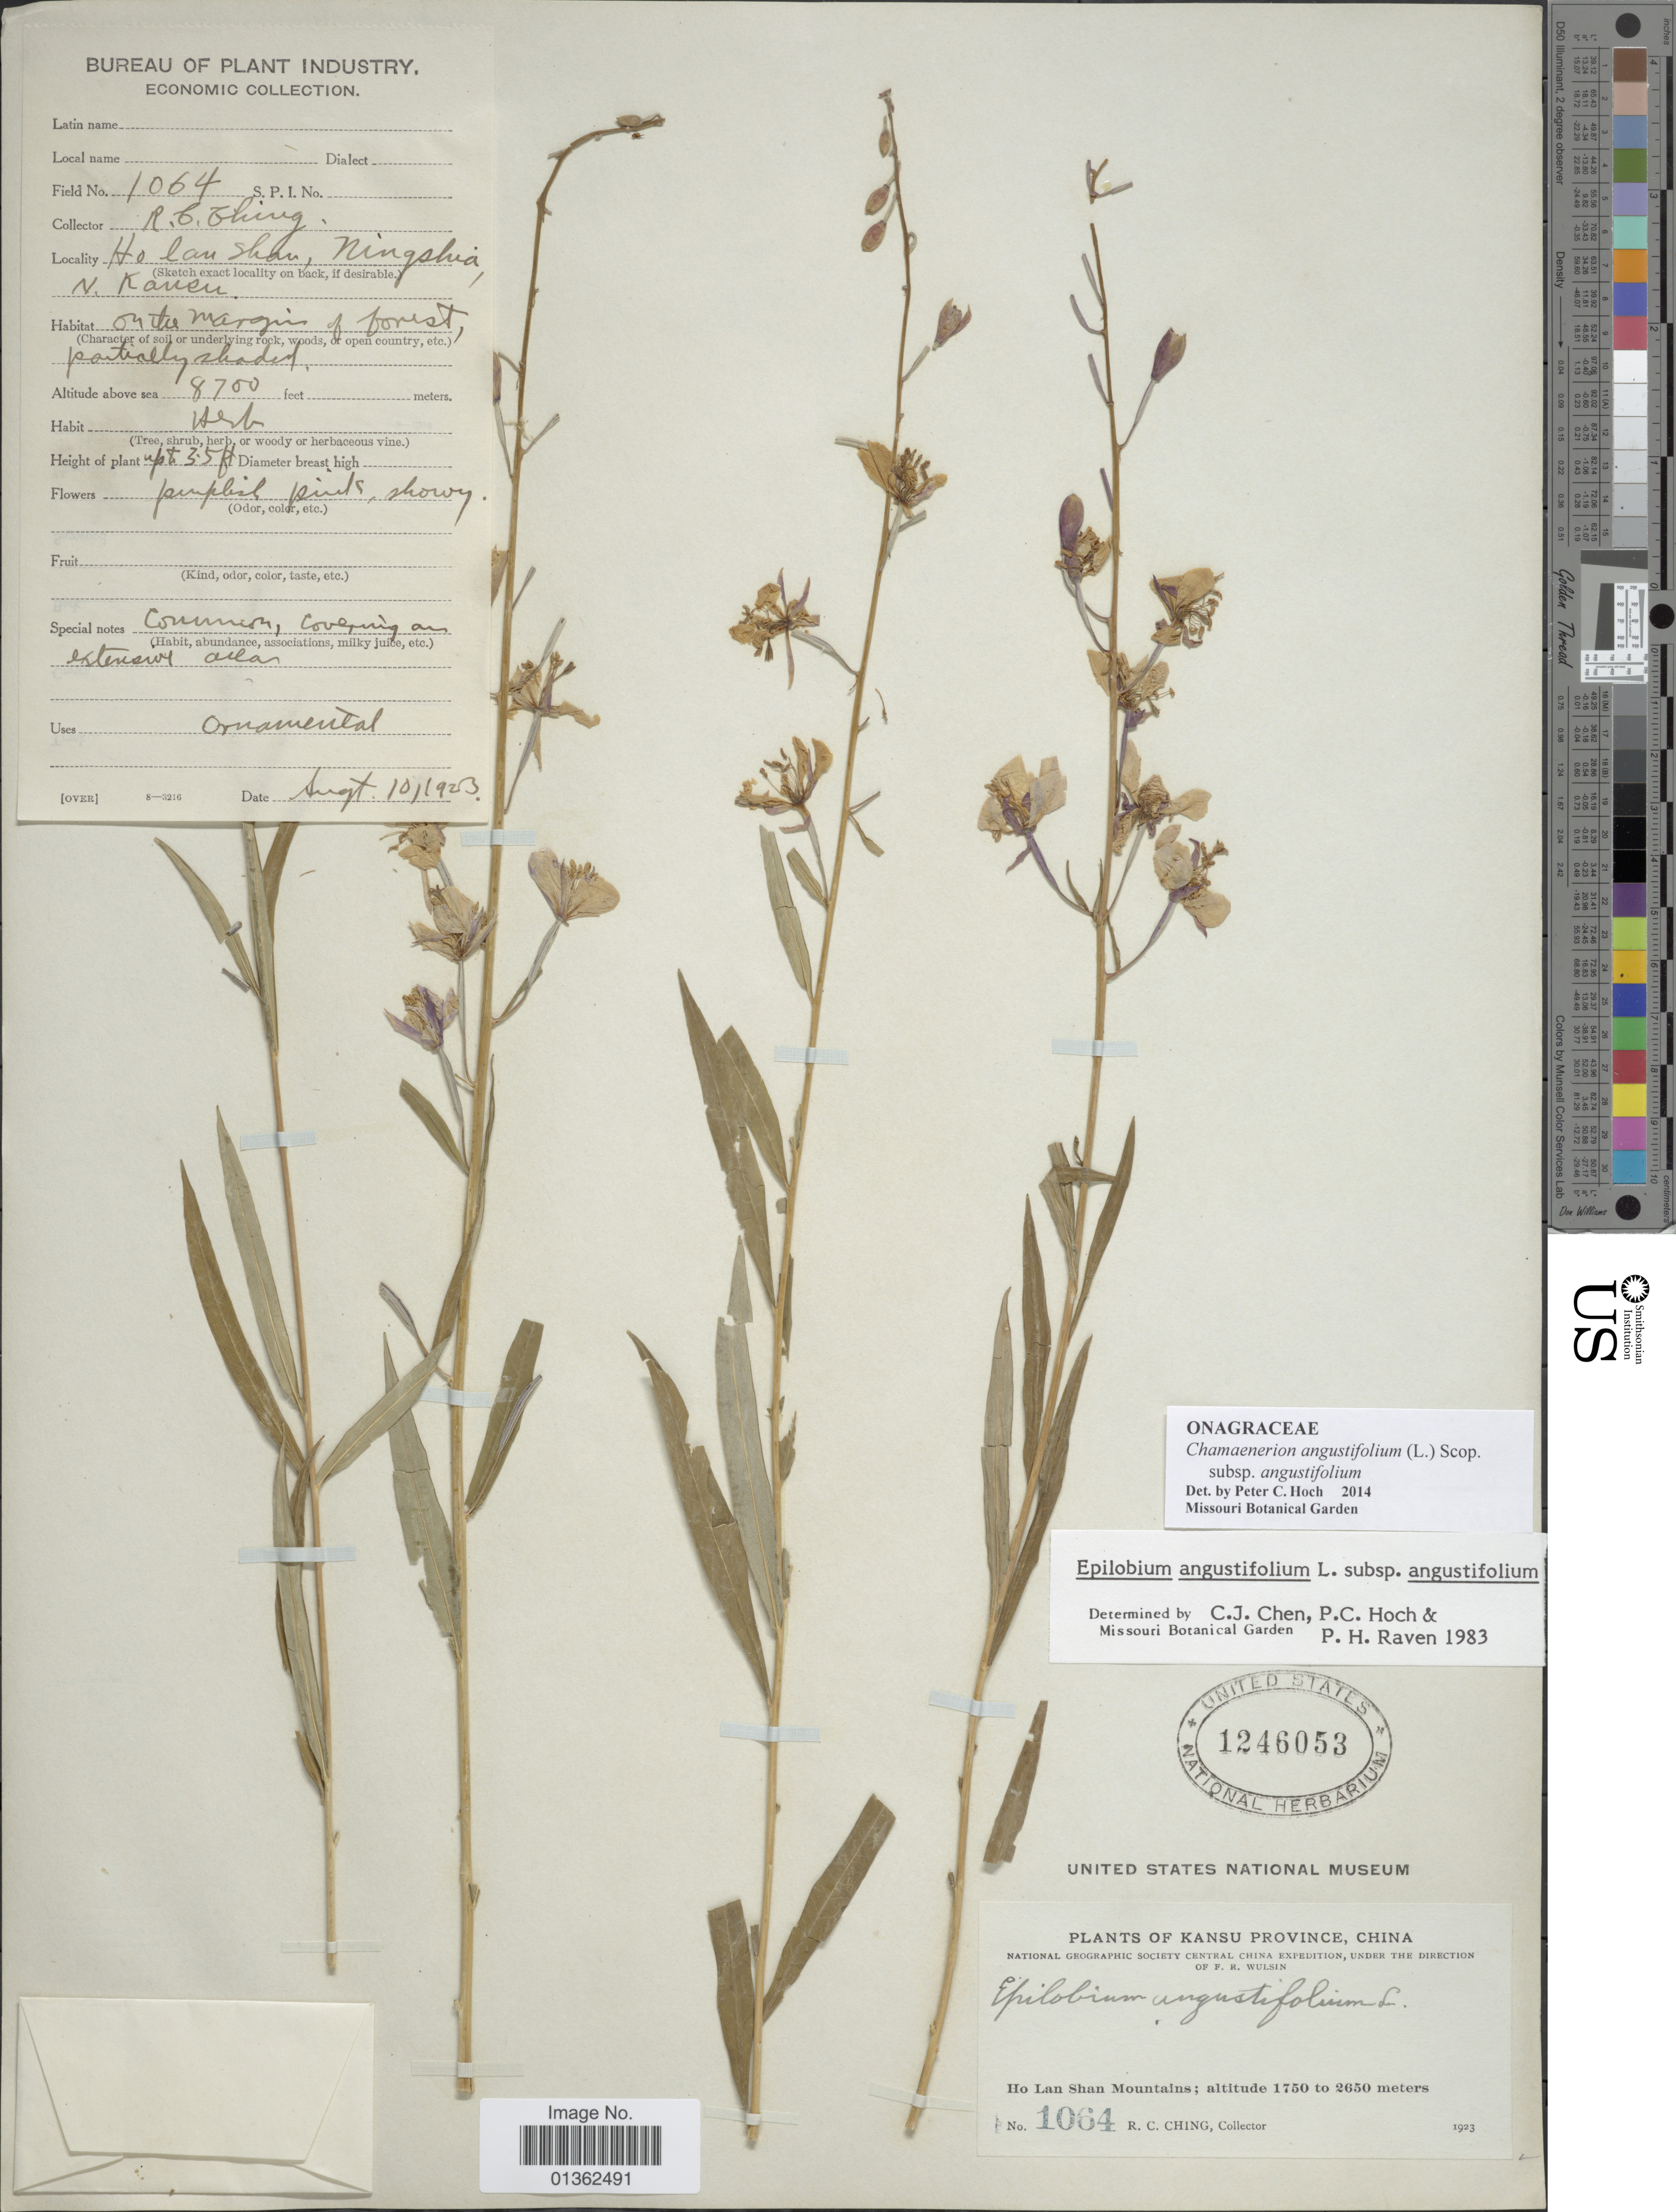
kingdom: Plantae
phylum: Tracheophyta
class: Magnoliopsida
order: Myrtales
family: Onagraceae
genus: Chamaenerion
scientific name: Chamaenerion angustifolium subsp. angustifolium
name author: (L.) Scop.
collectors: R. C. Ching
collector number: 1064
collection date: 1923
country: China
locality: Kansu Province. Ho Lan Shan Mountains.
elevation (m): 1750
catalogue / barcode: US 1246053